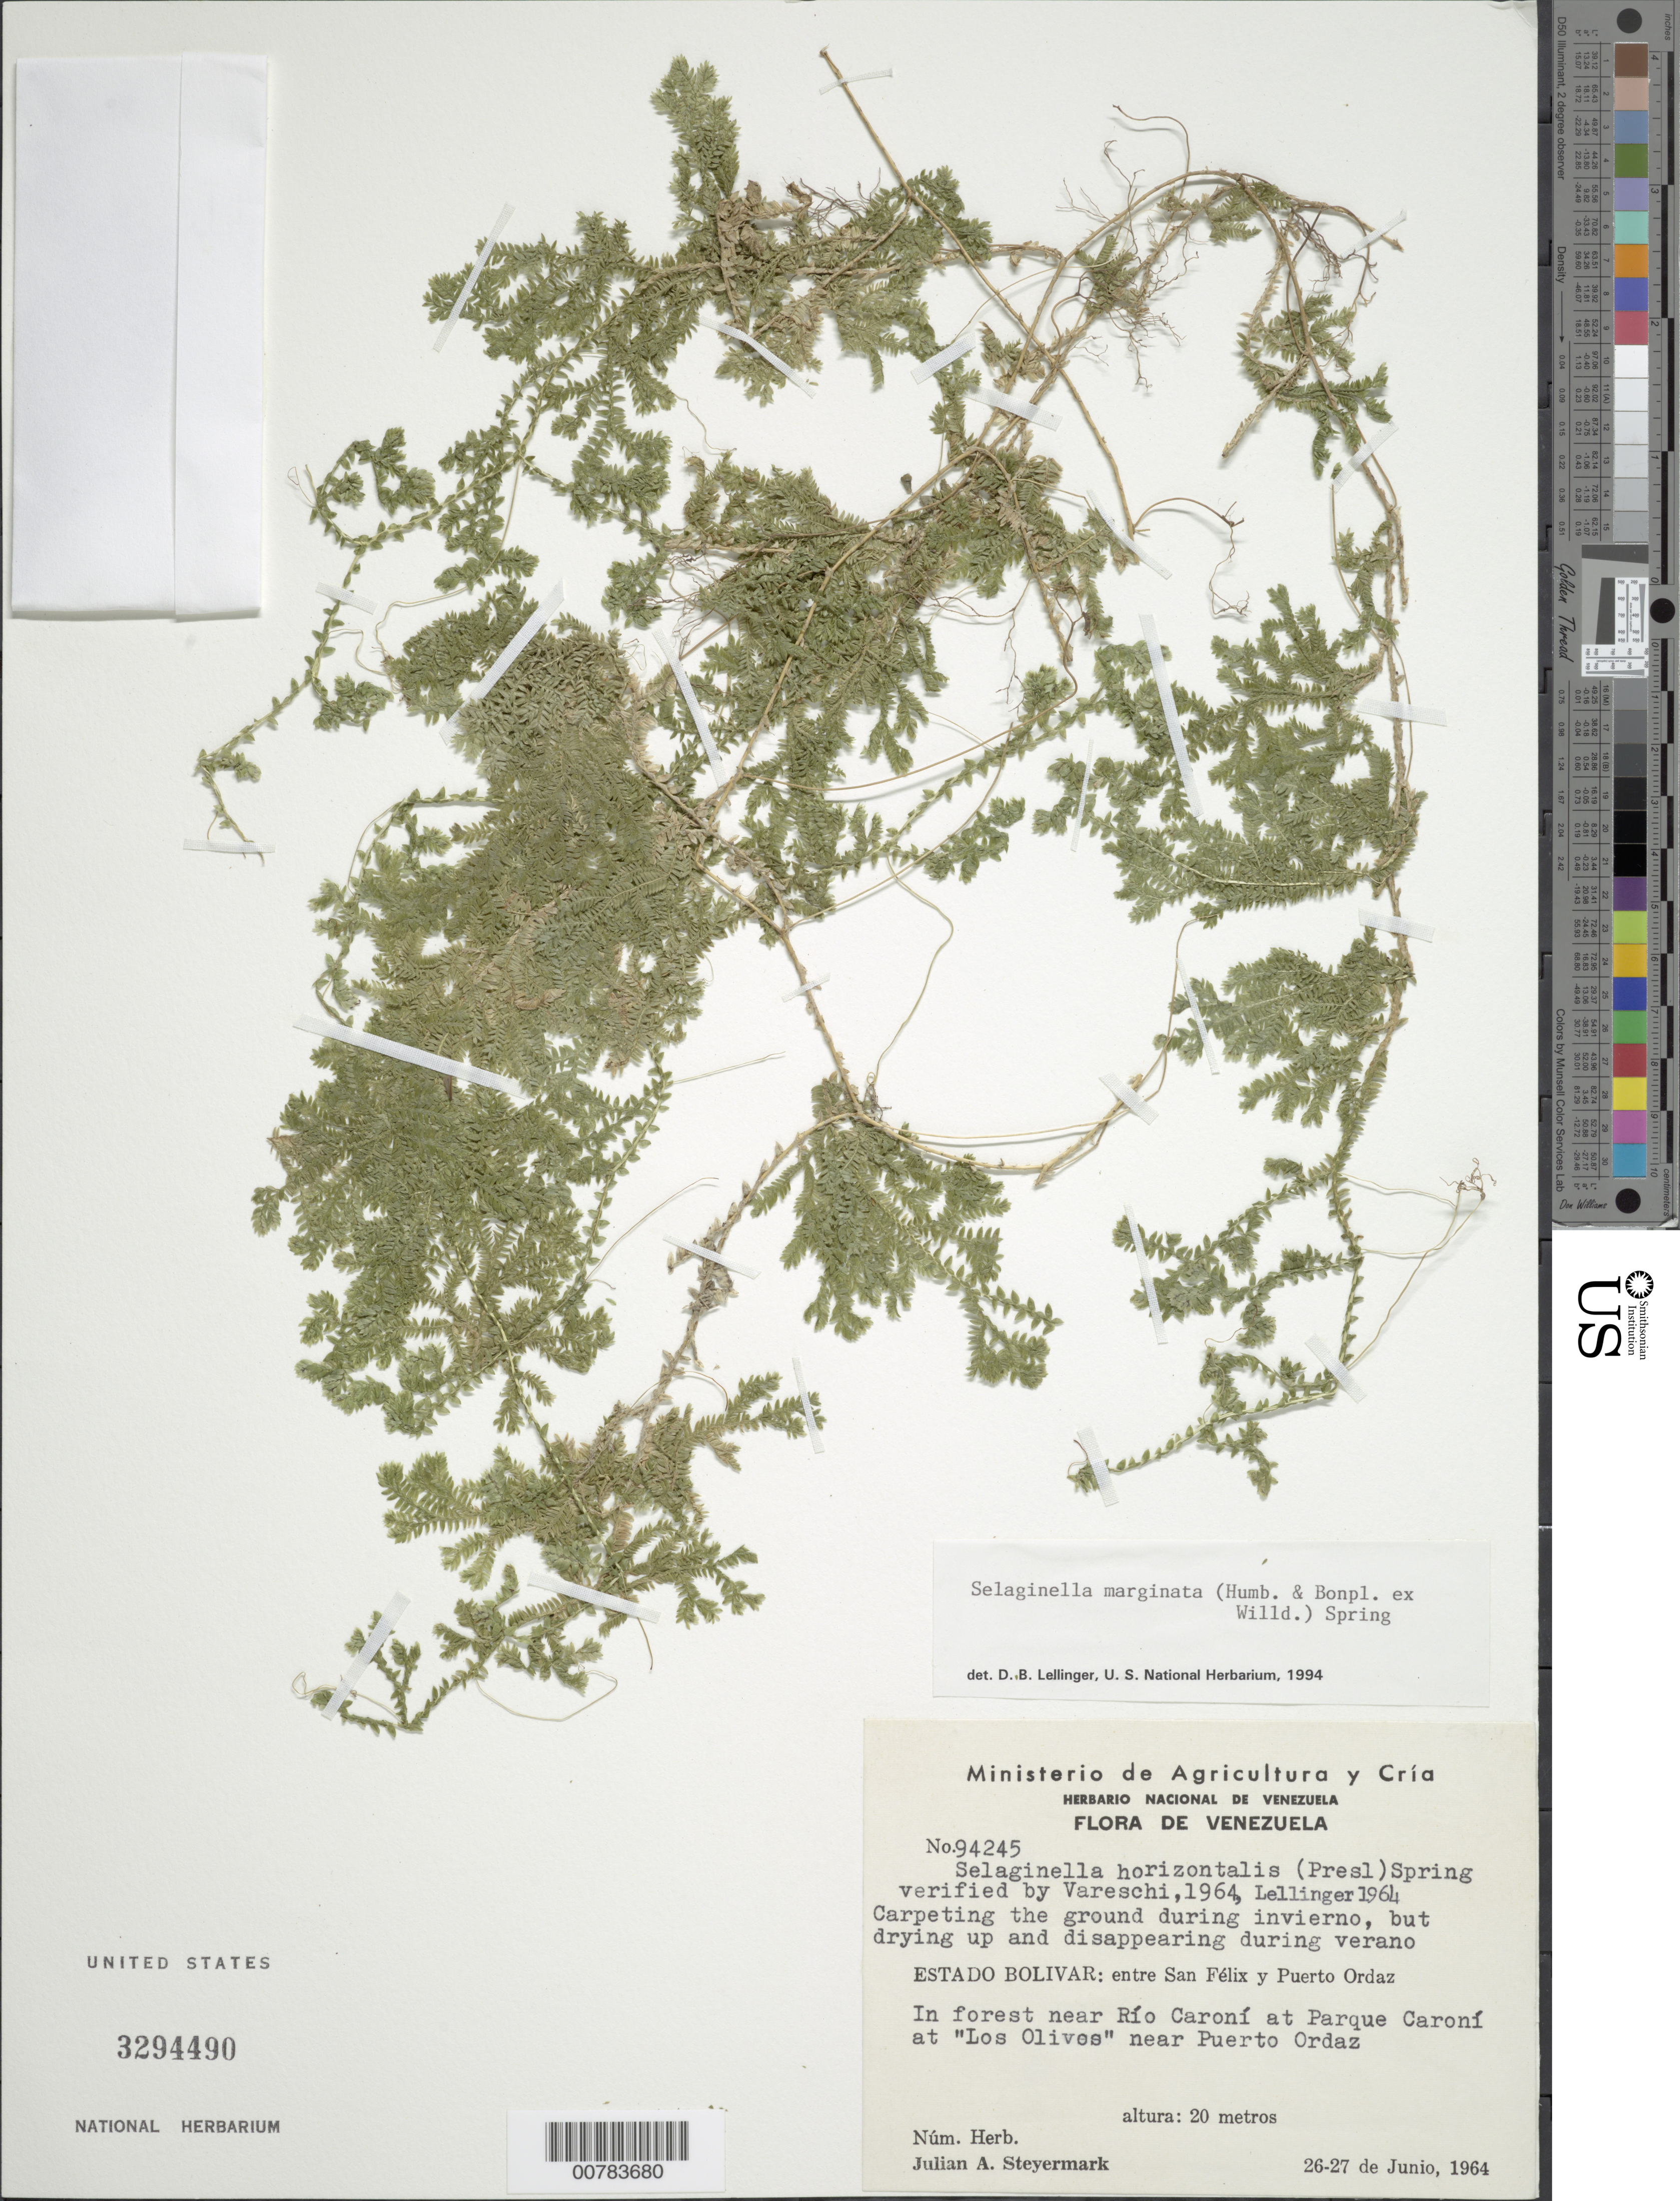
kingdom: Plantae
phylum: Tracheophyta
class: Lycopodiopsida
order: Selaginellales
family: Selaginellaceae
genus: Selaginella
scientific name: Selaginella marginata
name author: (Humb. & Bonpl.) Spring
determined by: Lellinger, David B., (BOT), Smithsonian Institution - National Museum of Natural History (UNITED STATES)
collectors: J. Steyermark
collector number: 94245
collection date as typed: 26-Jun-64 to 27-Jun-64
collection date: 1964-06-26/1964-06-27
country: Venezuela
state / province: Bolívar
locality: San Félix to Puerto Ordaz; "Los Olivos" (Olive trees), Parque Caroní along Río Caroní, near Puerto Ordaz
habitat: Forest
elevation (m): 20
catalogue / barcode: US 3294490